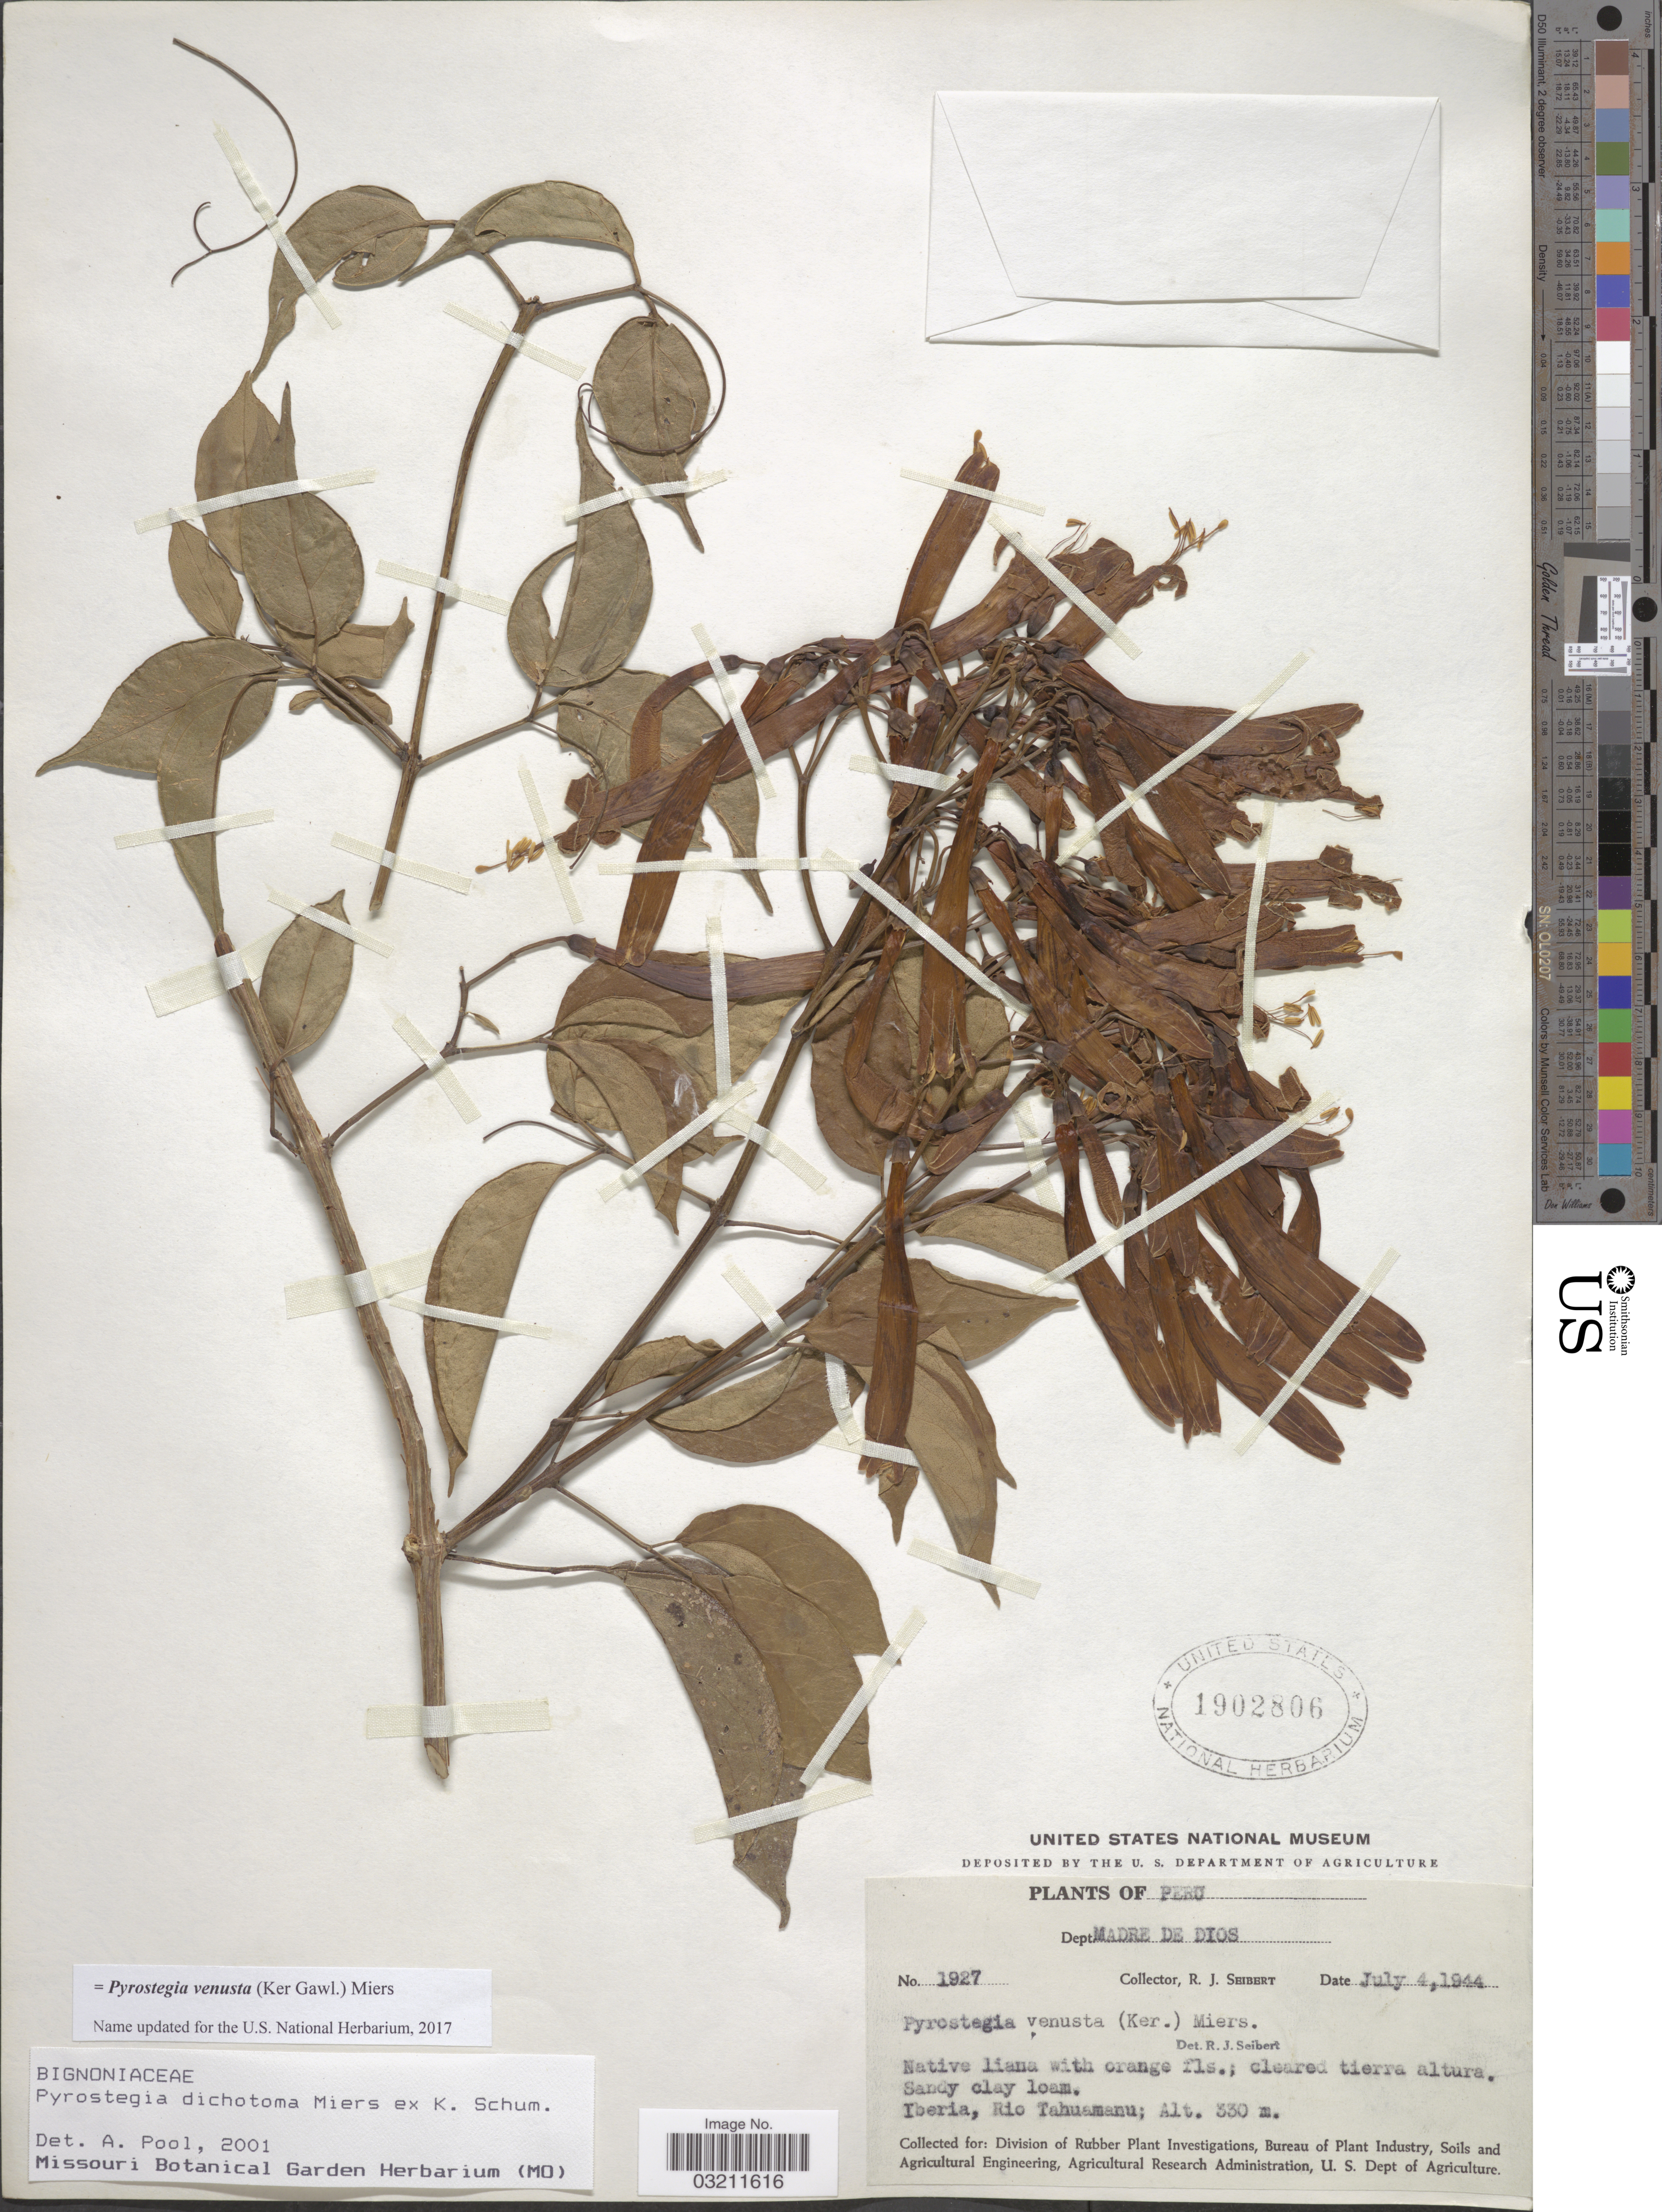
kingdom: Plantae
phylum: Tracheophyta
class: Magnoliopsida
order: Lamiales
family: Bignoniaceae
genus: Pyrostegia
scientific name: Pyrostegia venusta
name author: (Ker Gawl.) Miers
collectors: R. J. Seibert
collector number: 1927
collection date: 1944-07-04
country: Peru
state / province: Madre de Dios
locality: Dept. Madre de Dios. Iberia, Rio Tahuamanu.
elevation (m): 330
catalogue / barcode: US 1902806